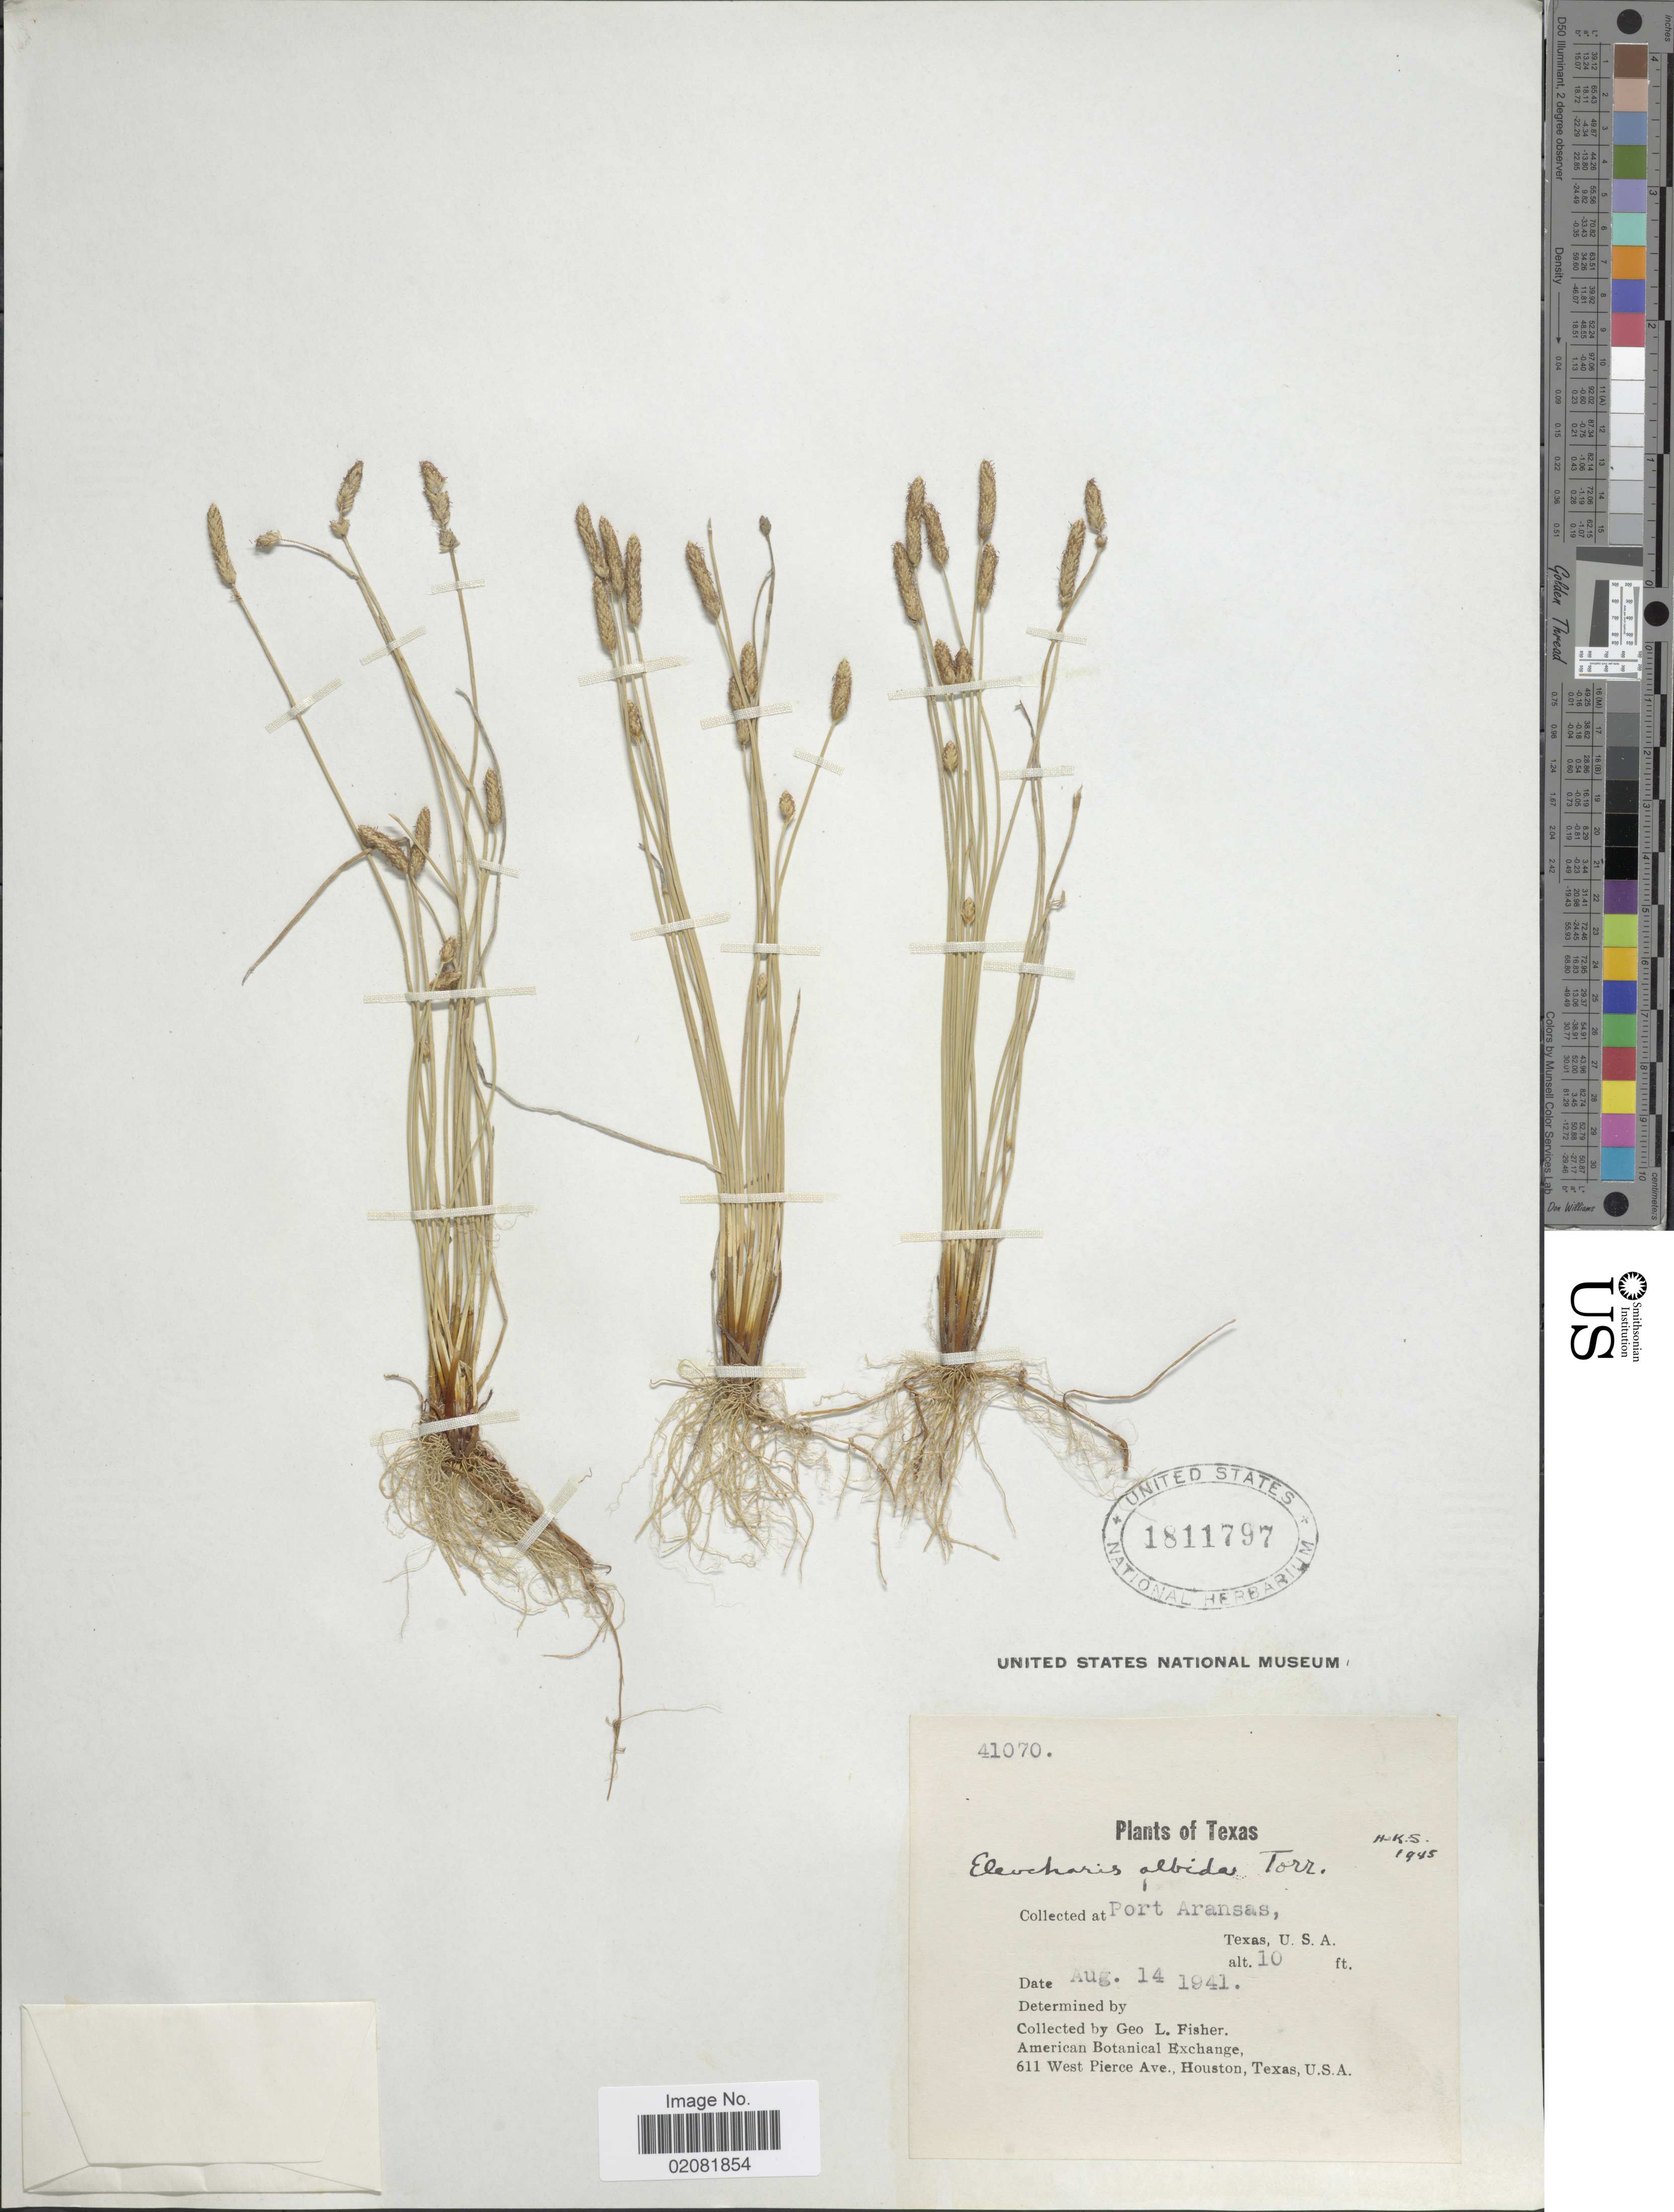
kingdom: Plantae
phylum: Tracheophyta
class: Liliopsida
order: Poales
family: Cyperaceae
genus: Eleocharis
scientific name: Eleocharis albida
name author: Torr.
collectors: G. L. Fisher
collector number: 41070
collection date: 1941-08-14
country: United States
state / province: Texas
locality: Port Aransas Texas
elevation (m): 3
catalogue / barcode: US 1811797